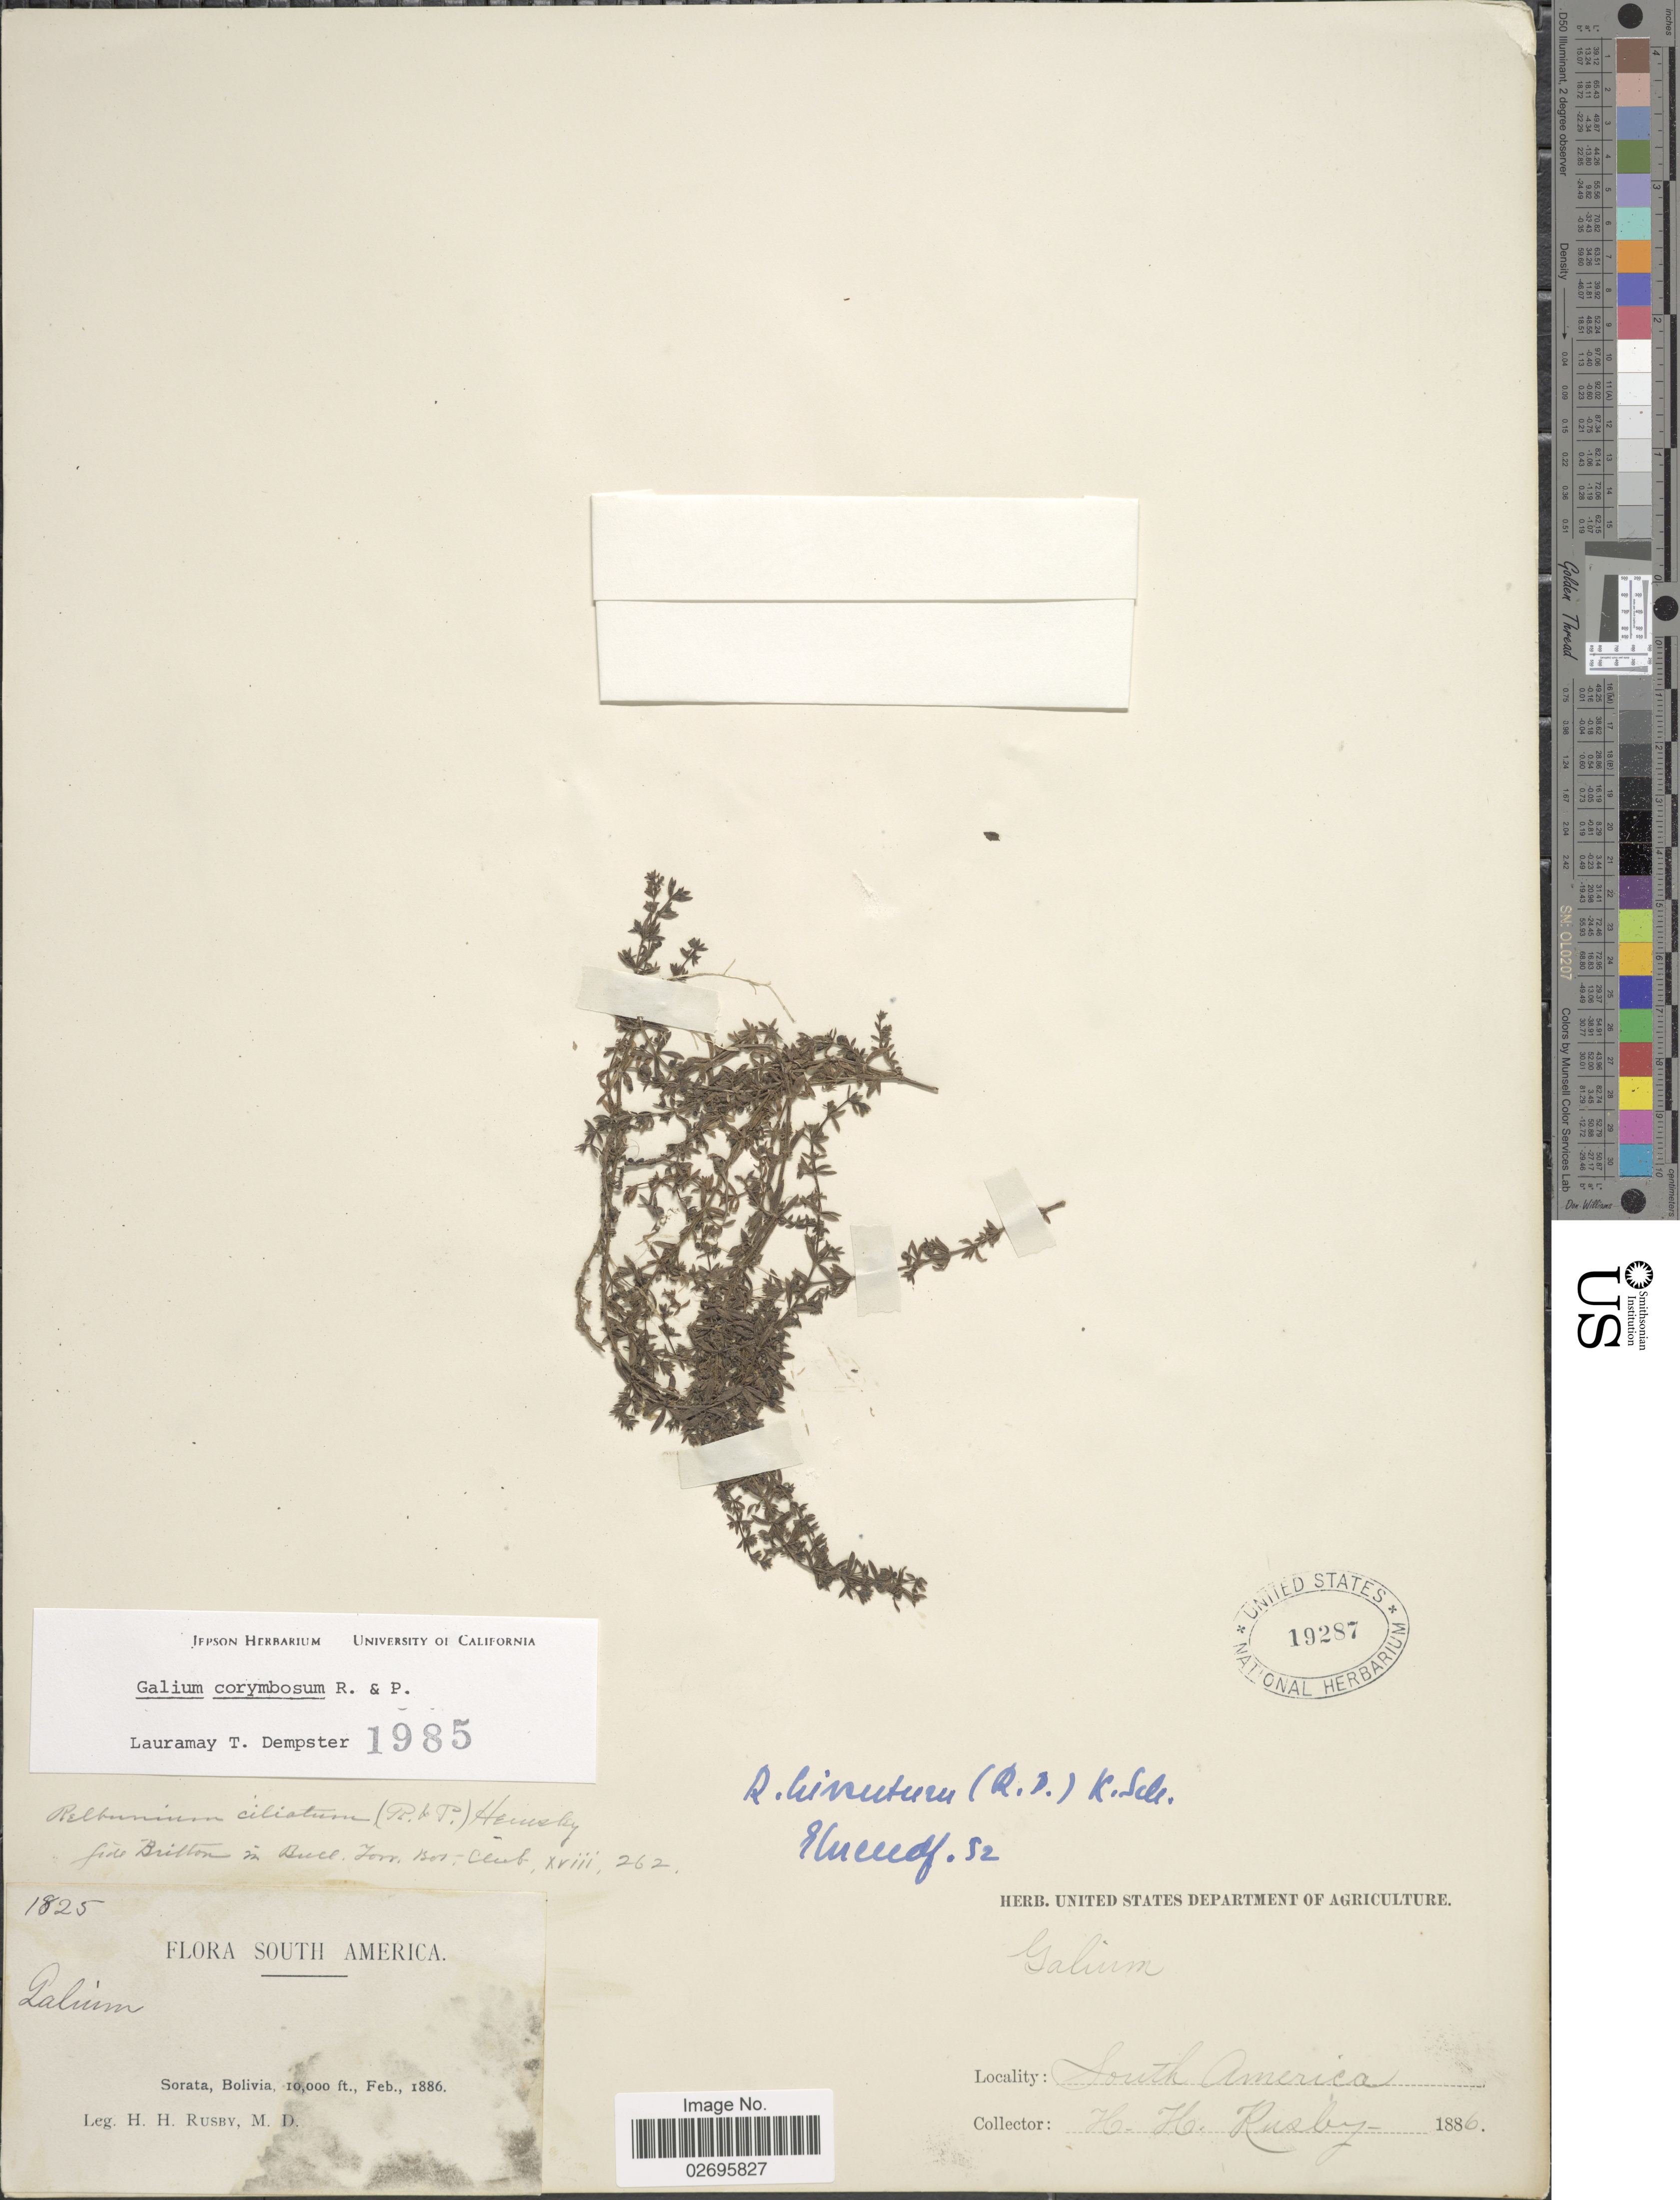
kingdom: Plantae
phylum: Tracheophyta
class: Magnoliopsida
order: Gentianales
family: Rubiaceae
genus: Galium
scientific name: Galium corymbosum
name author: Ruiz & Pav.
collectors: H. H. Rusby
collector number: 1825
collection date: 1886-02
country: Bolivia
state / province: La Páz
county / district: Larecaja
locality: Sorata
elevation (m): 3048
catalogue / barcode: US 19287